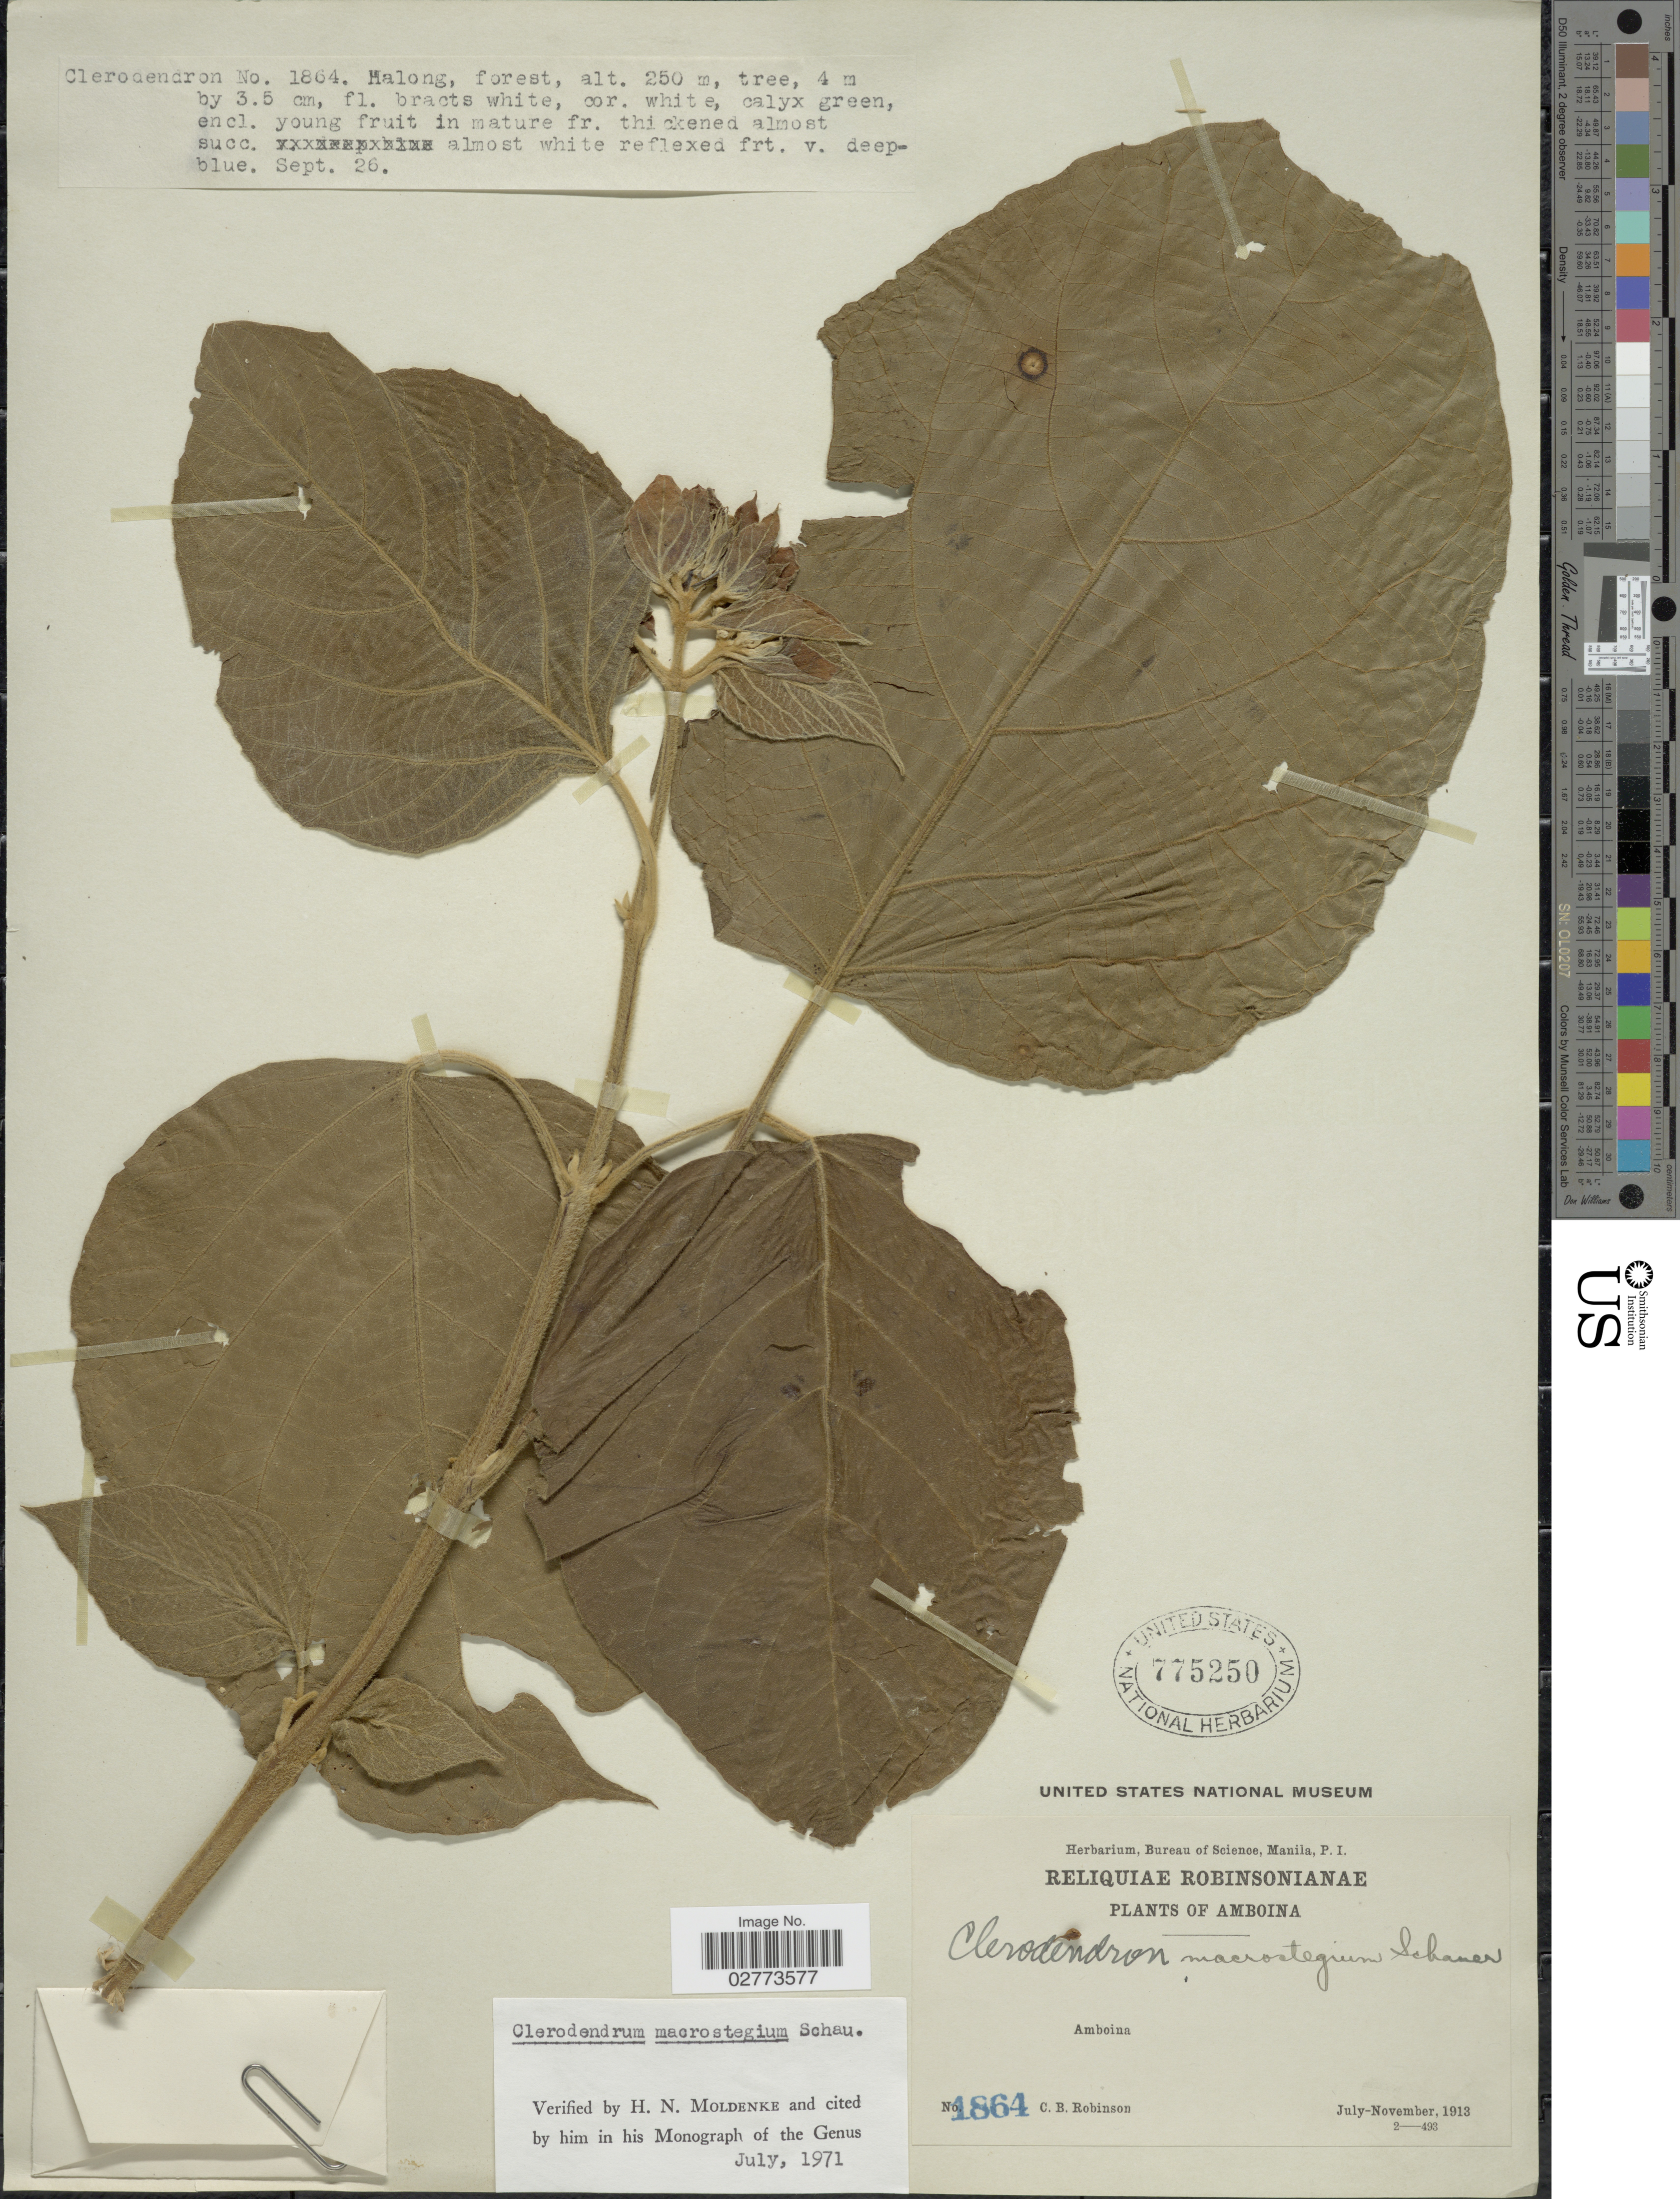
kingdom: Plantae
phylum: Tracheophyta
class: Magnoliopsida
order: Lamiales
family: Lamiaceae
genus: Clerodendrum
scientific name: Clerodendrum macrostegium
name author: Schauer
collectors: C. Robinson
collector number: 1864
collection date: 1913-09-26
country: Indonesia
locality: Malong, forest. Amboina.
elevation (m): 250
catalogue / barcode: US 775250